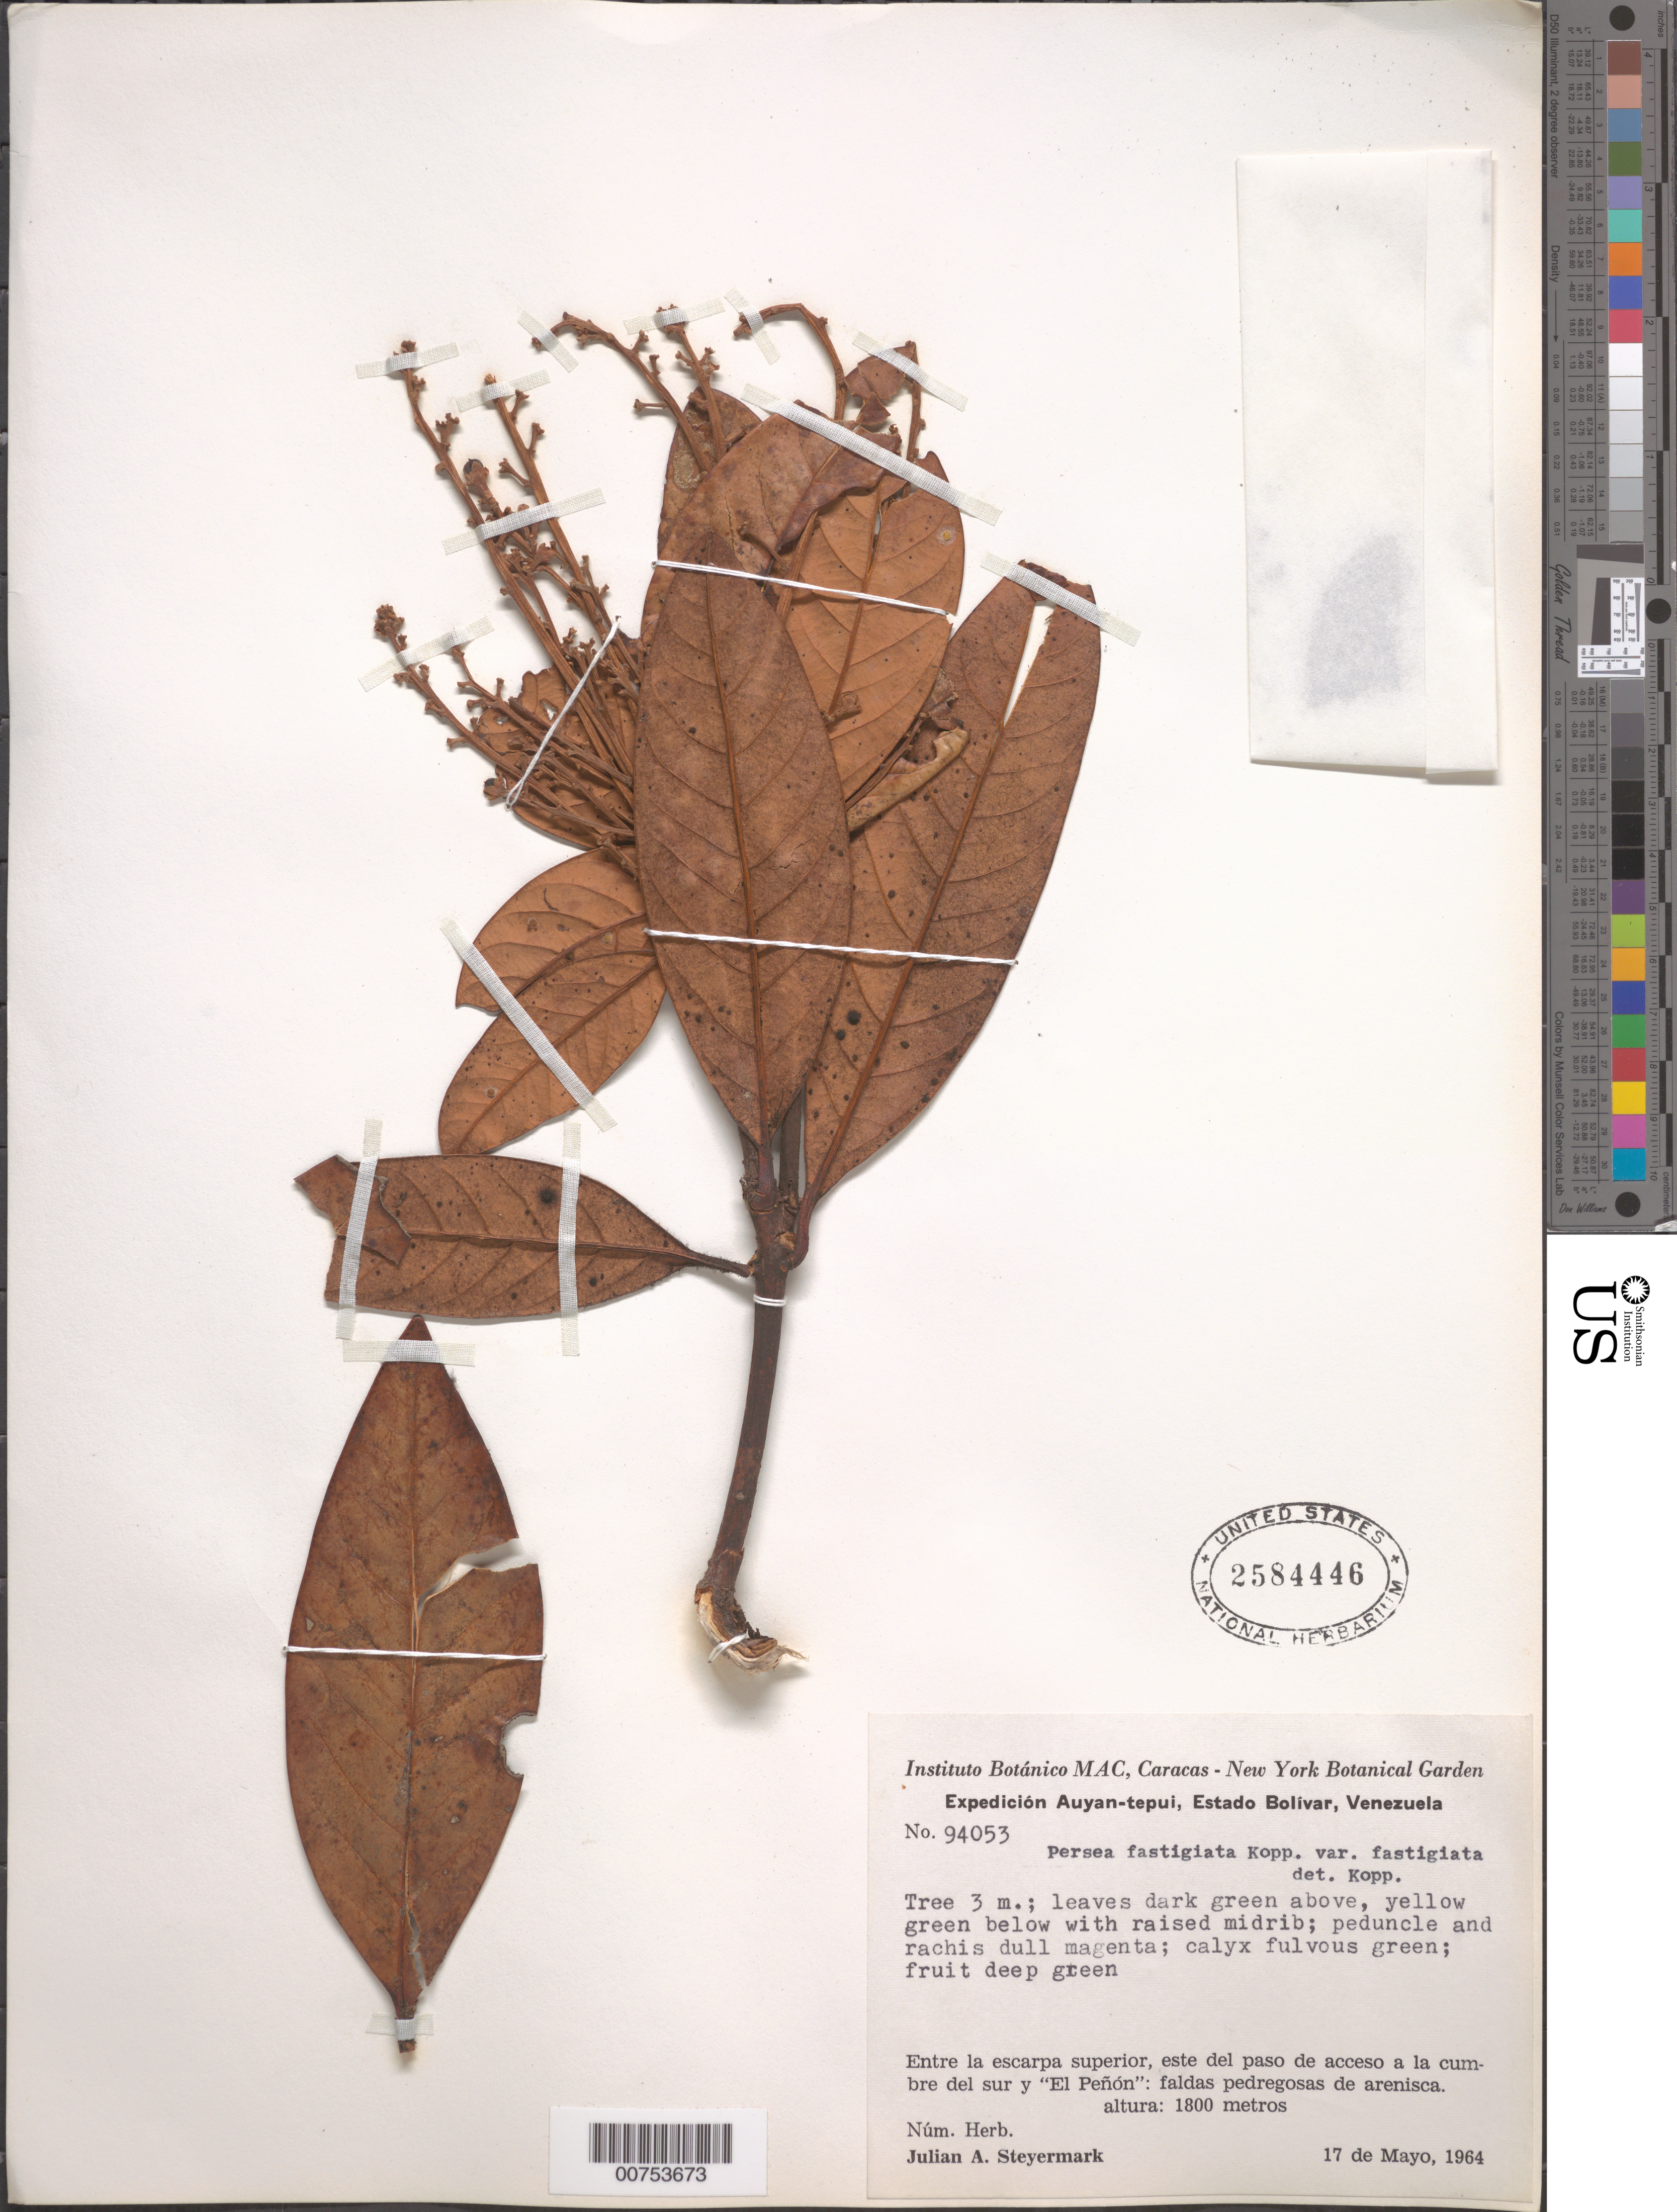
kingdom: Plantae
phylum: Tracheophyta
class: Magnoliopsida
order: Laurales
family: Lauraceae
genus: Persea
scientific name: Persea fastigiata var. fastigiata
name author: L.E. Kopp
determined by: Kopp, L. E., (NY), New York Botanical Garden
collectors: J. Steyermark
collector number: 94053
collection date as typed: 17-May-64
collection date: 1964-05-17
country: Venezuela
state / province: Bolívar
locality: Auyan-tepuí, S of "El Penon"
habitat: Rocky sandstone bluff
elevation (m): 1800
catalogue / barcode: US 2584446